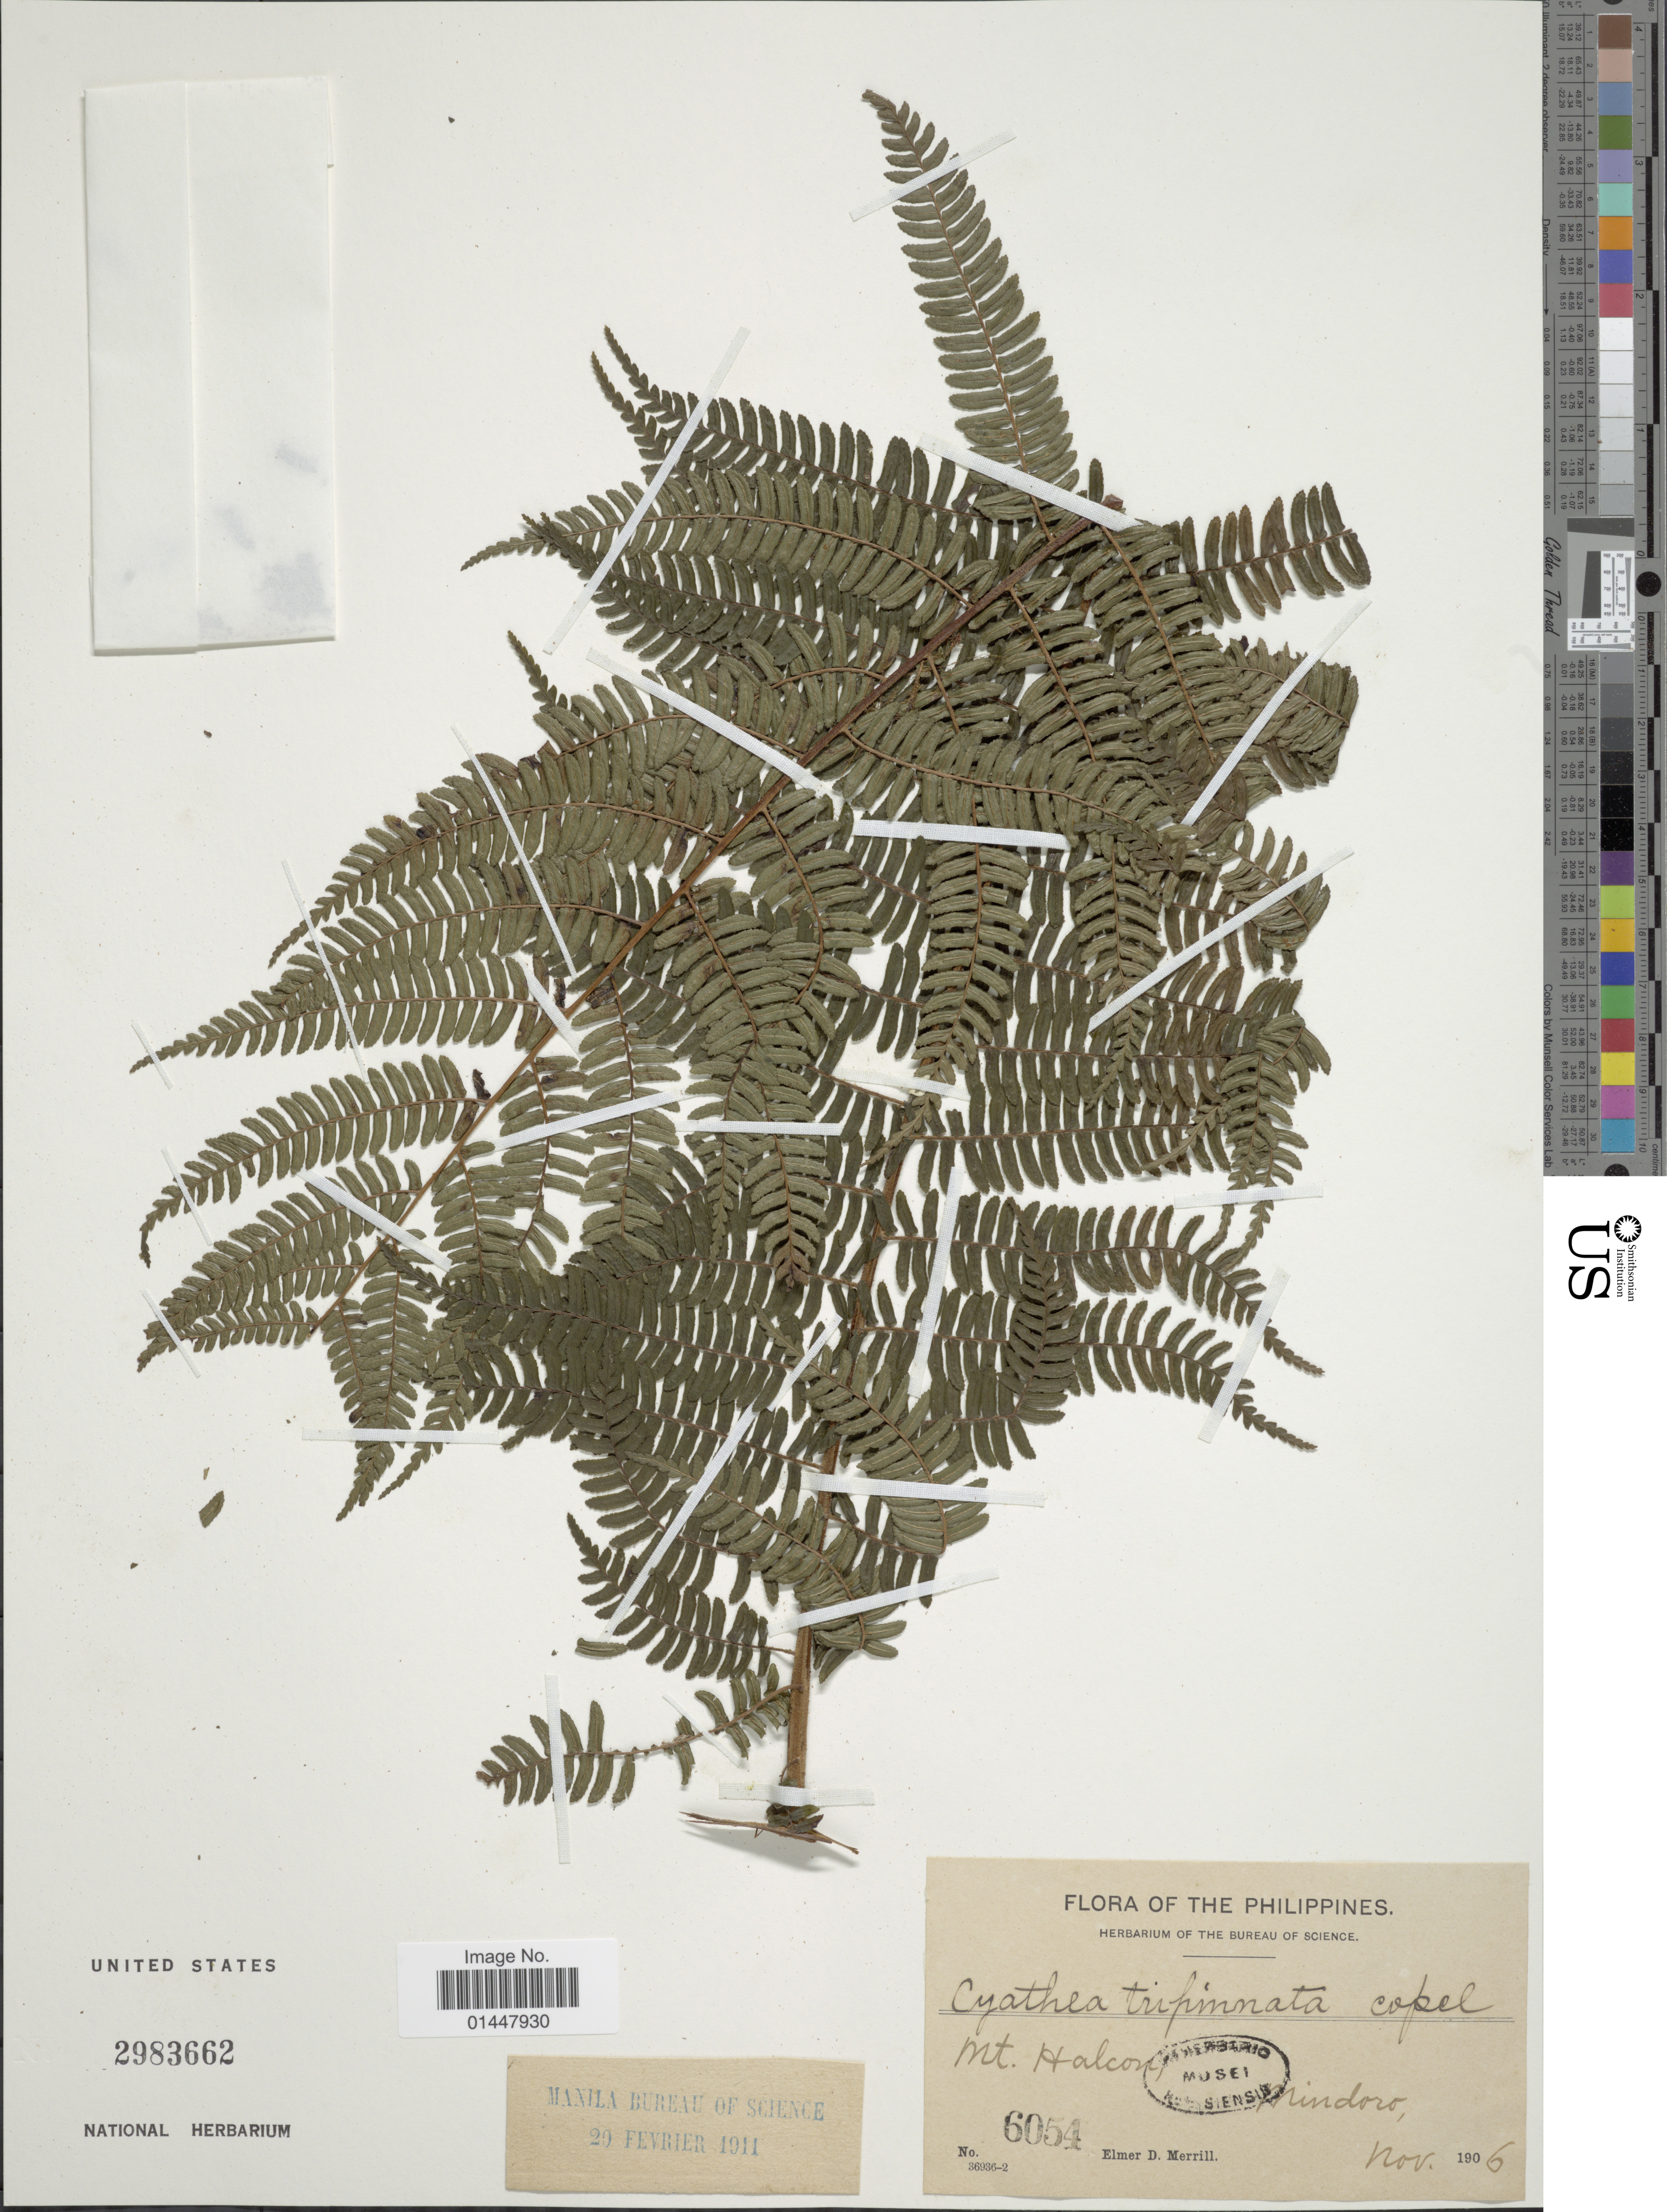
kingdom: Plantae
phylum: Tracheophyta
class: Polypodiopsida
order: Cyatheales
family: Cyatheaceae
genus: Sphaeropteris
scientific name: Sphaeropteris tripinnata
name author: (Copel.) R.M. Tryon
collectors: E. D. Merrill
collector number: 6054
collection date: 1906-11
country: Philippines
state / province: Mimaropa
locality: Mt.Halcon, Mindoro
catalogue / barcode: US 2983662